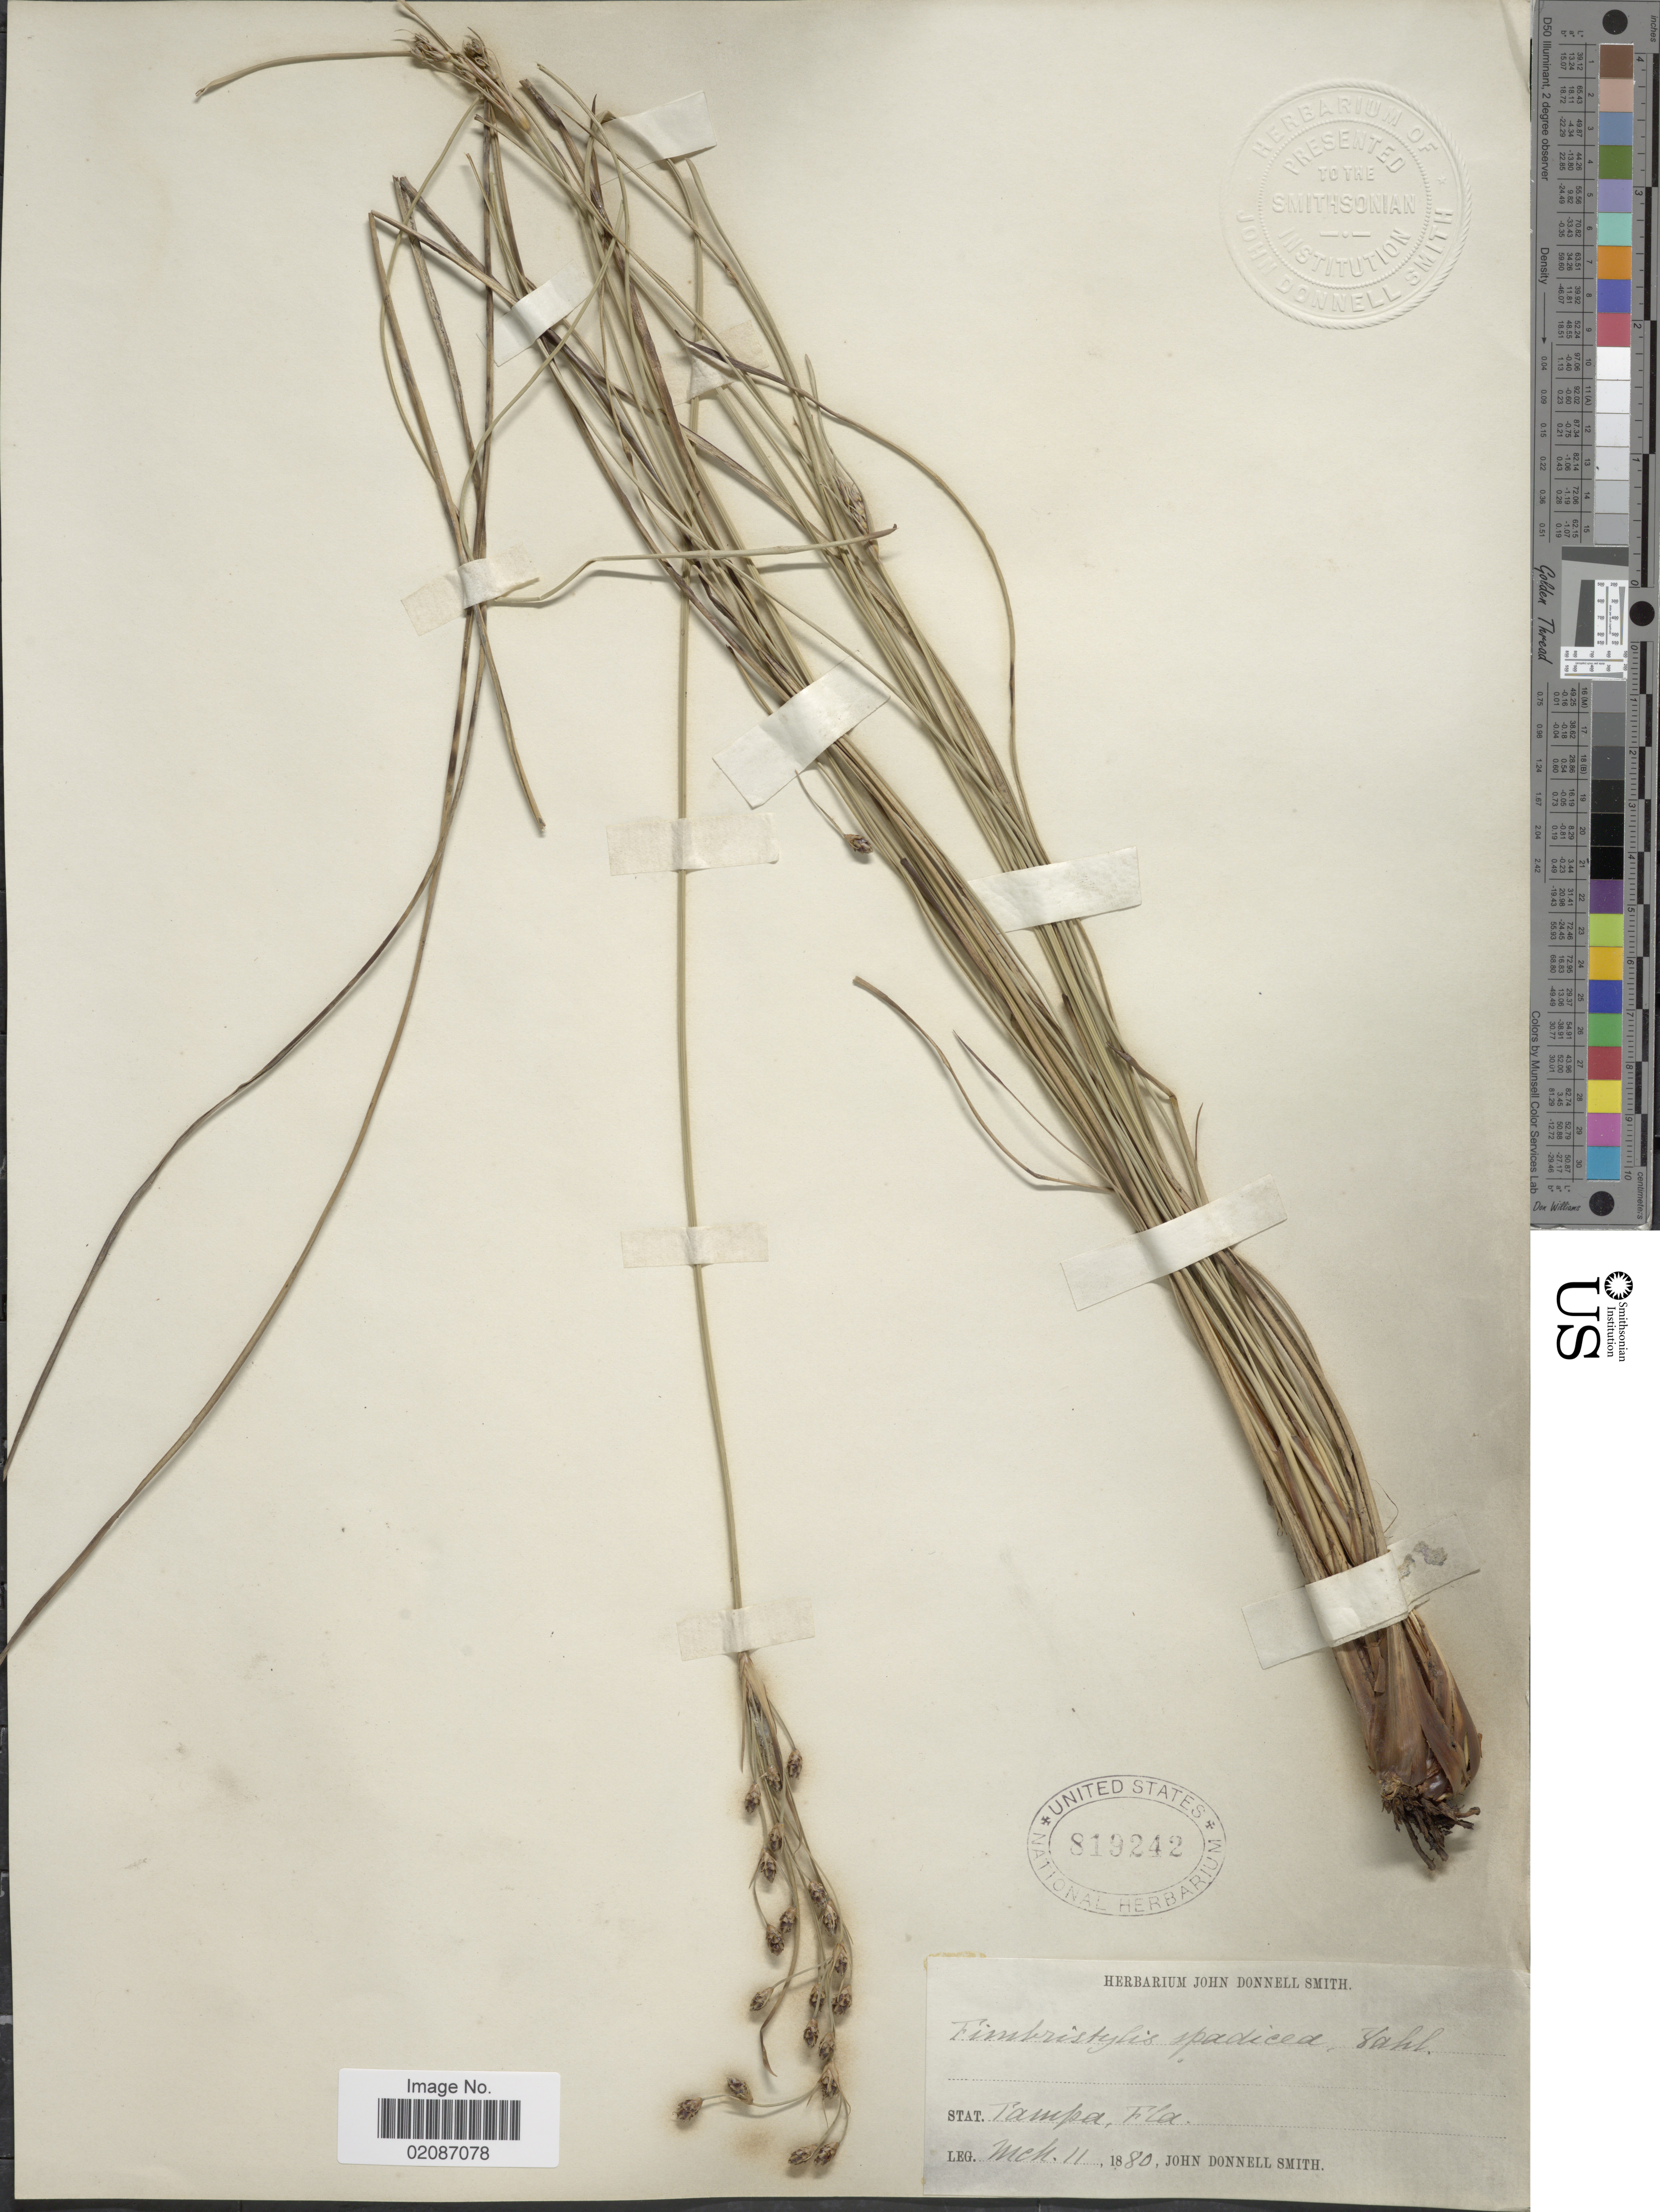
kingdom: Plantae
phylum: Tracheophyta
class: Liliopsida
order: Poales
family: Cyperaceae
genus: Fimbristylis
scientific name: Fimbristylis castanea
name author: (Michx.) Vahl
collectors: J. Donnell Smith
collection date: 1880-03-11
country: United States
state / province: Florida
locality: Tampa, Fla.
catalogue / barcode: US 819242